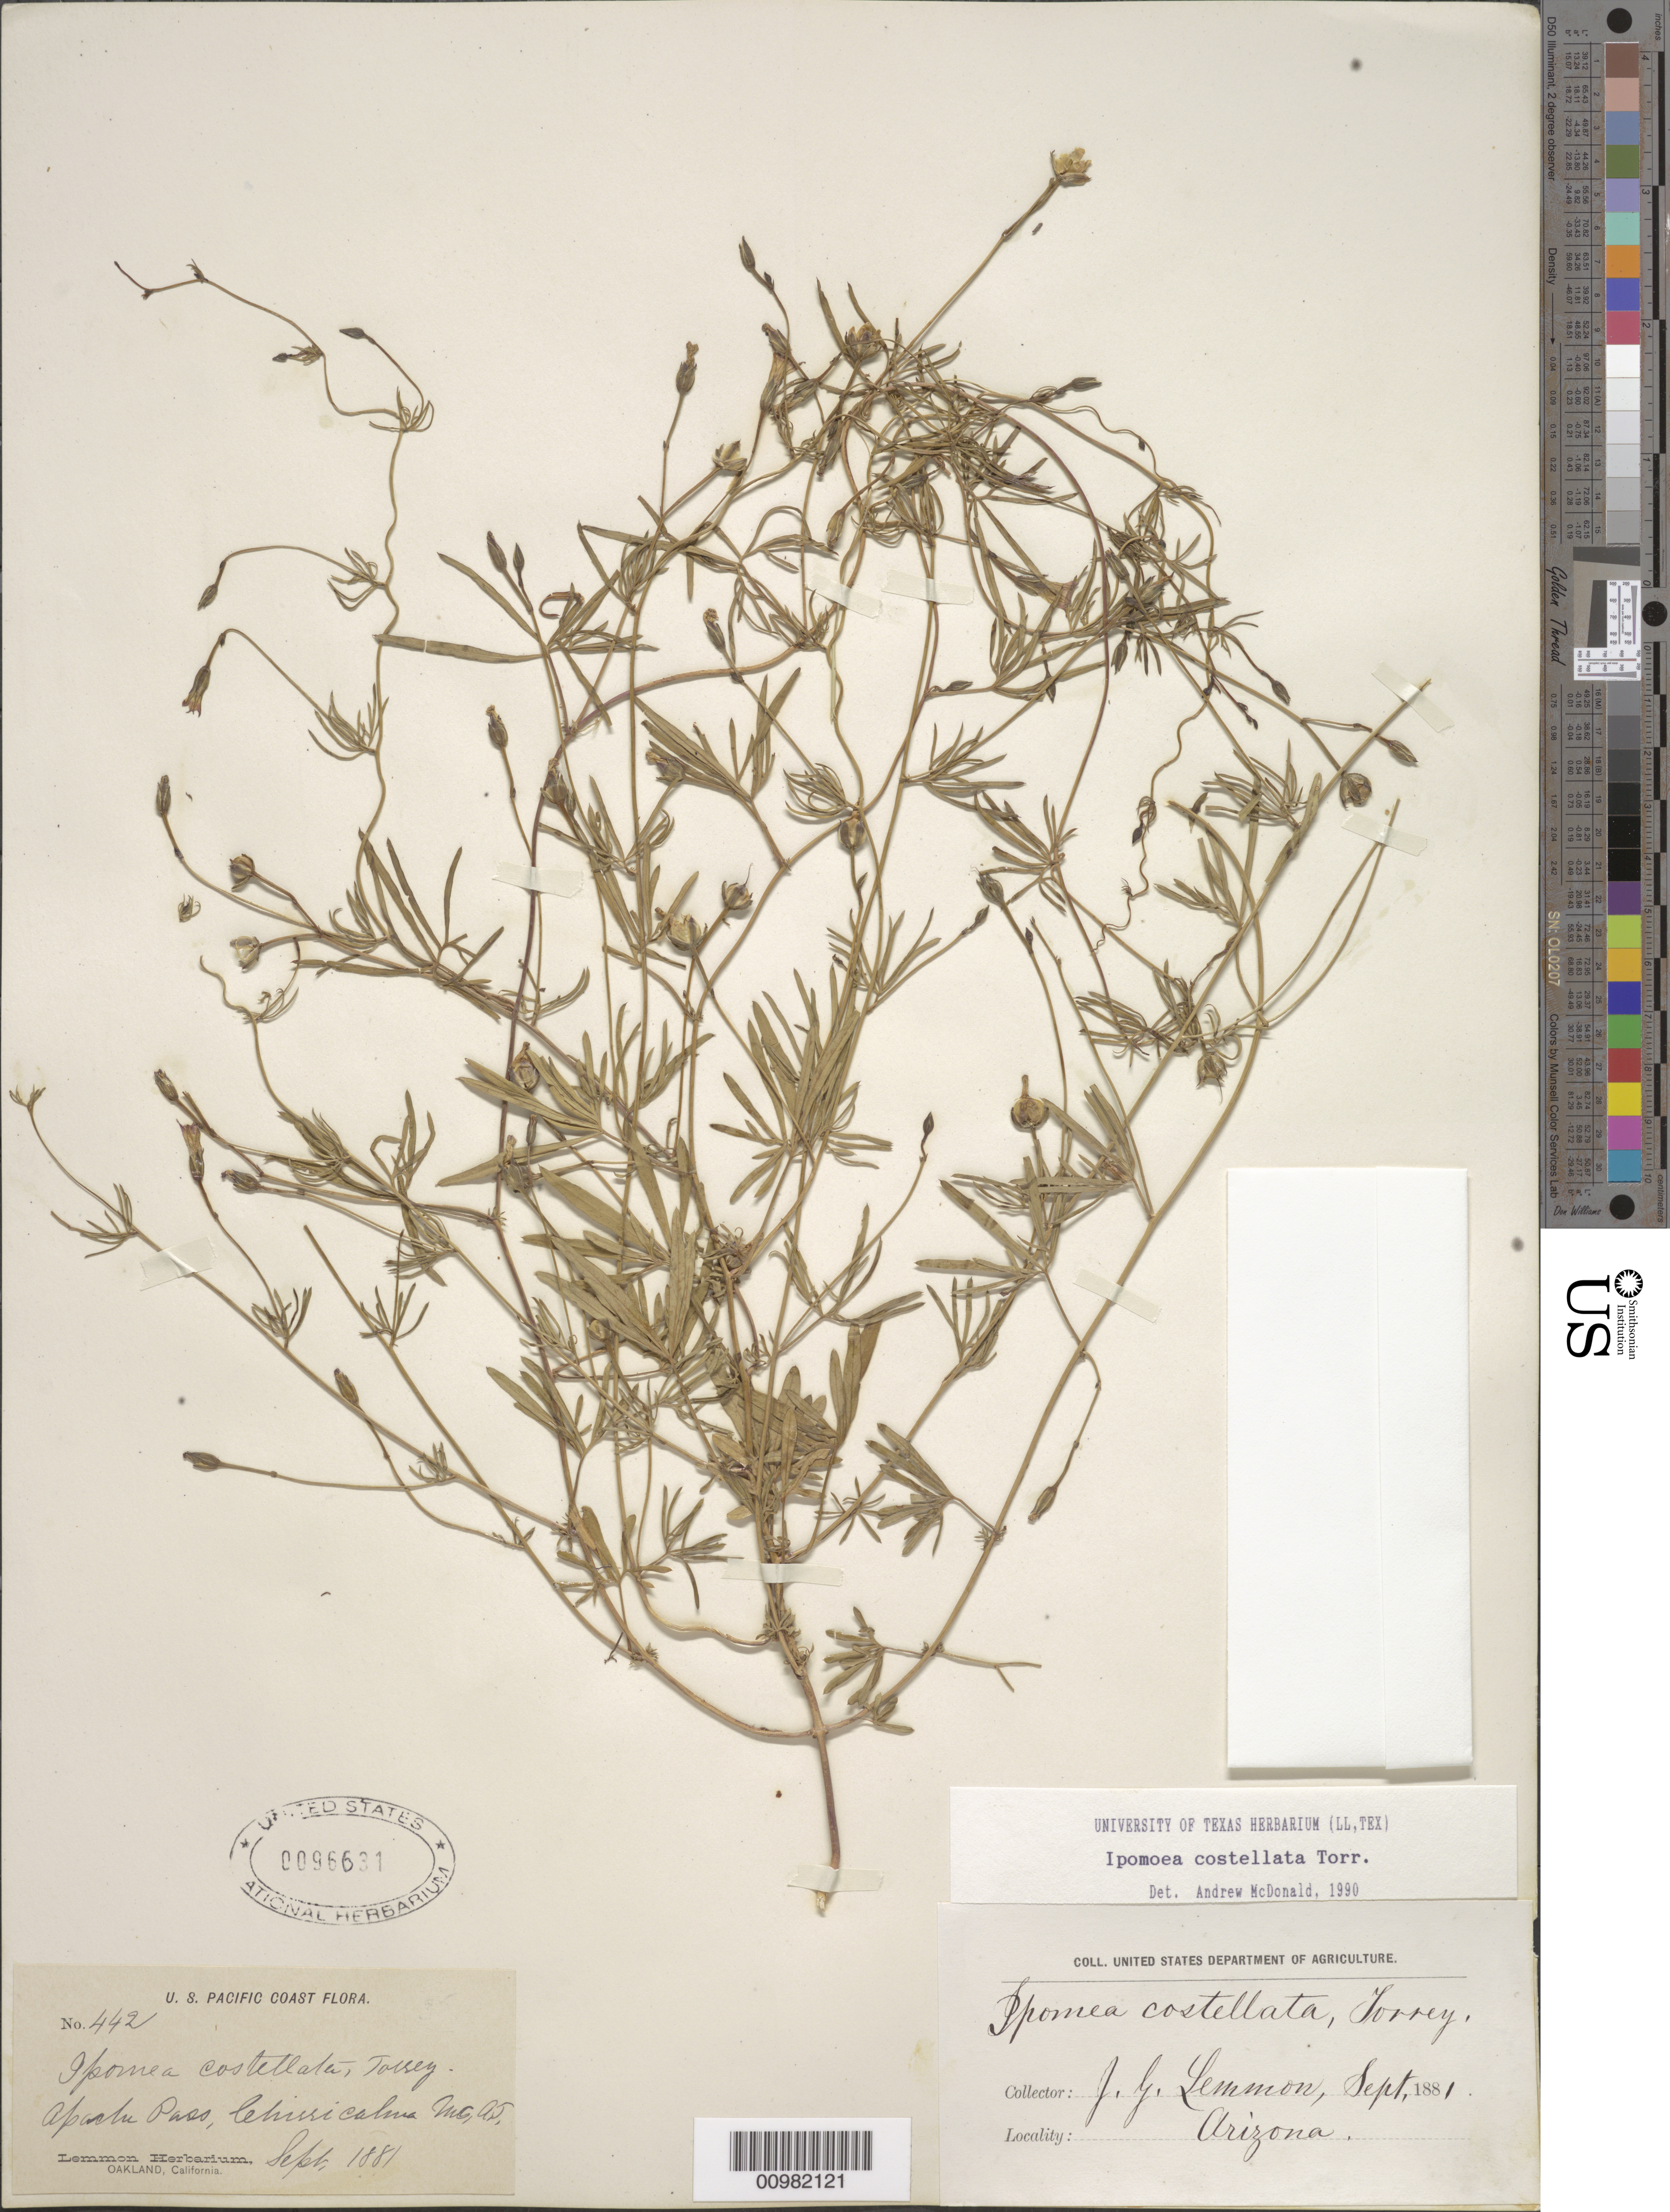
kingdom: Plantae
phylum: Tracheophyta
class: Magnoliopsida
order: Solanales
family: Convolvulaceae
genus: Ipomoea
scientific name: Ipomoea costellata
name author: Torr.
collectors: J. G. Lemmon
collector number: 442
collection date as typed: Sep 1881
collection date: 1881-09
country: United States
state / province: Arizona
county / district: Cochise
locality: Chiricahua Mts.; Apache Pass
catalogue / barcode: US 96631